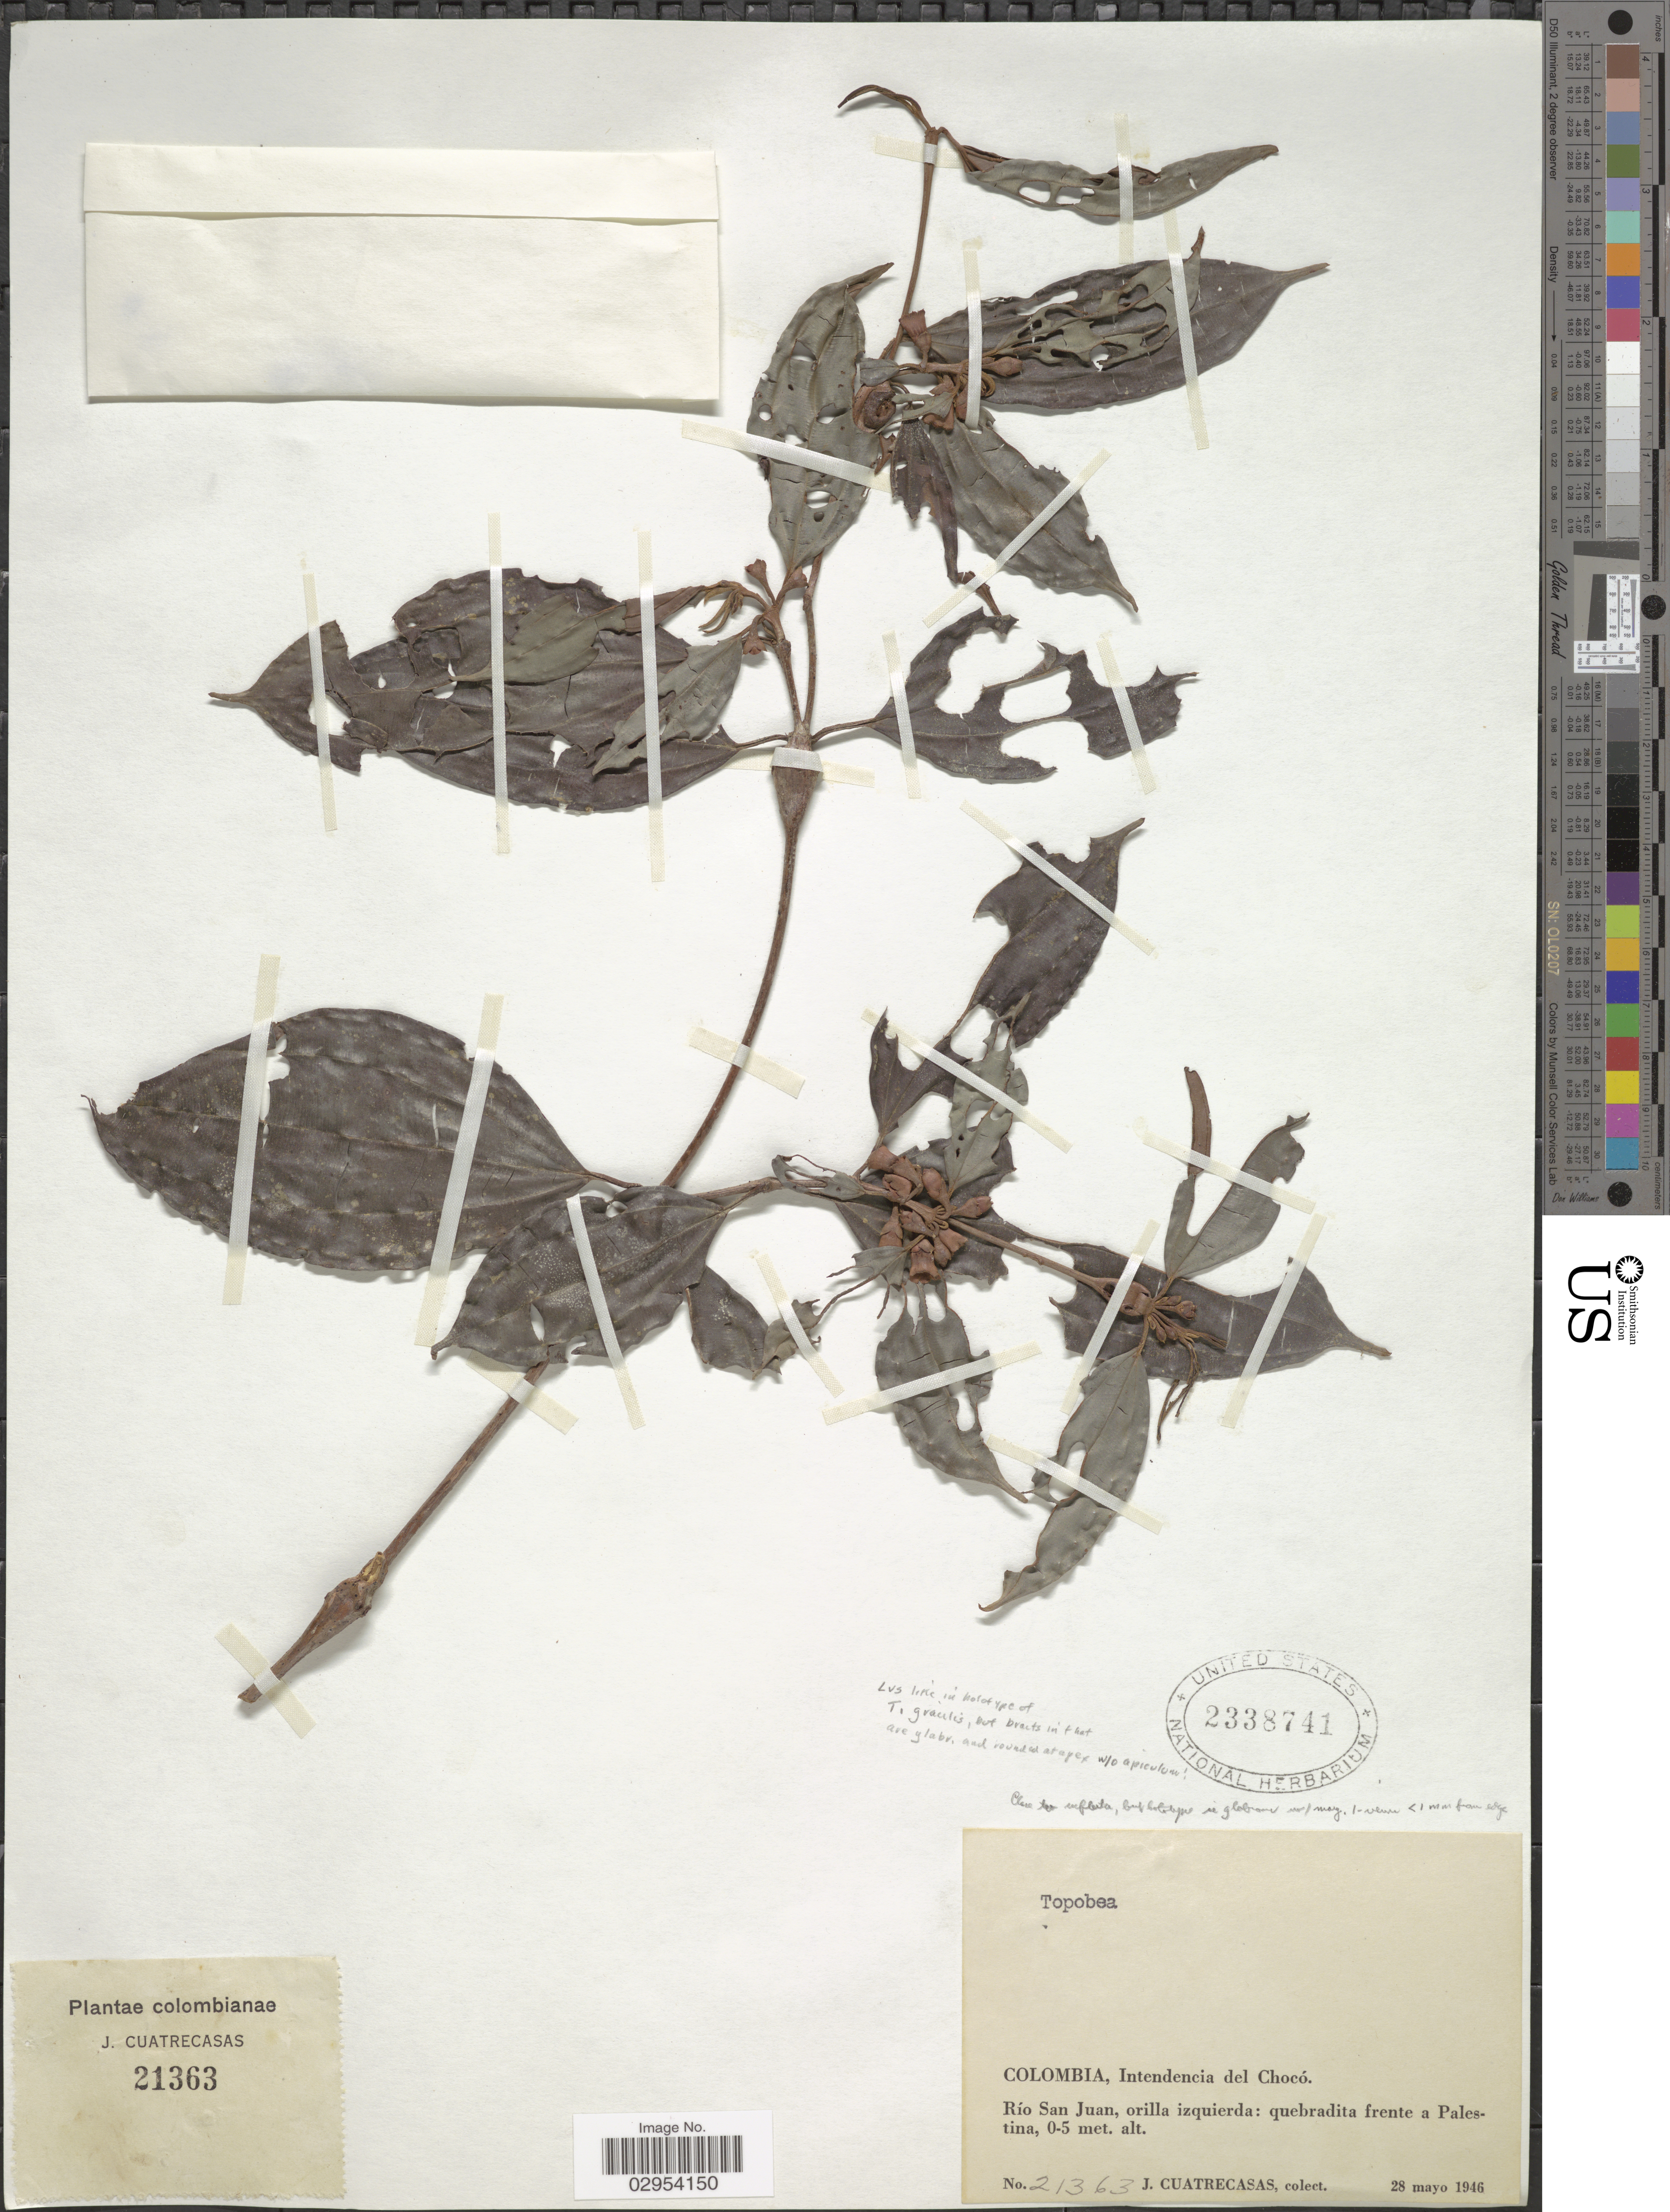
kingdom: Plantae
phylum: Tracheophyta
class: Magnoliopsida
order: Myrtales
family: Melastomataceae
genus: Topobea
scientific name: Topobea gracilis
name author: Triana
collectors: J. Cuatrecasas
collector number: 21363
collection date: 1946-05-28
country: Colombia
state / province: Chocó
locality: Intendencia del Chocó. Río San Juan, orilla izquierda: quebradita frente a Palestina.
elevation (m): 0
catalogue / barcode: US 2338741